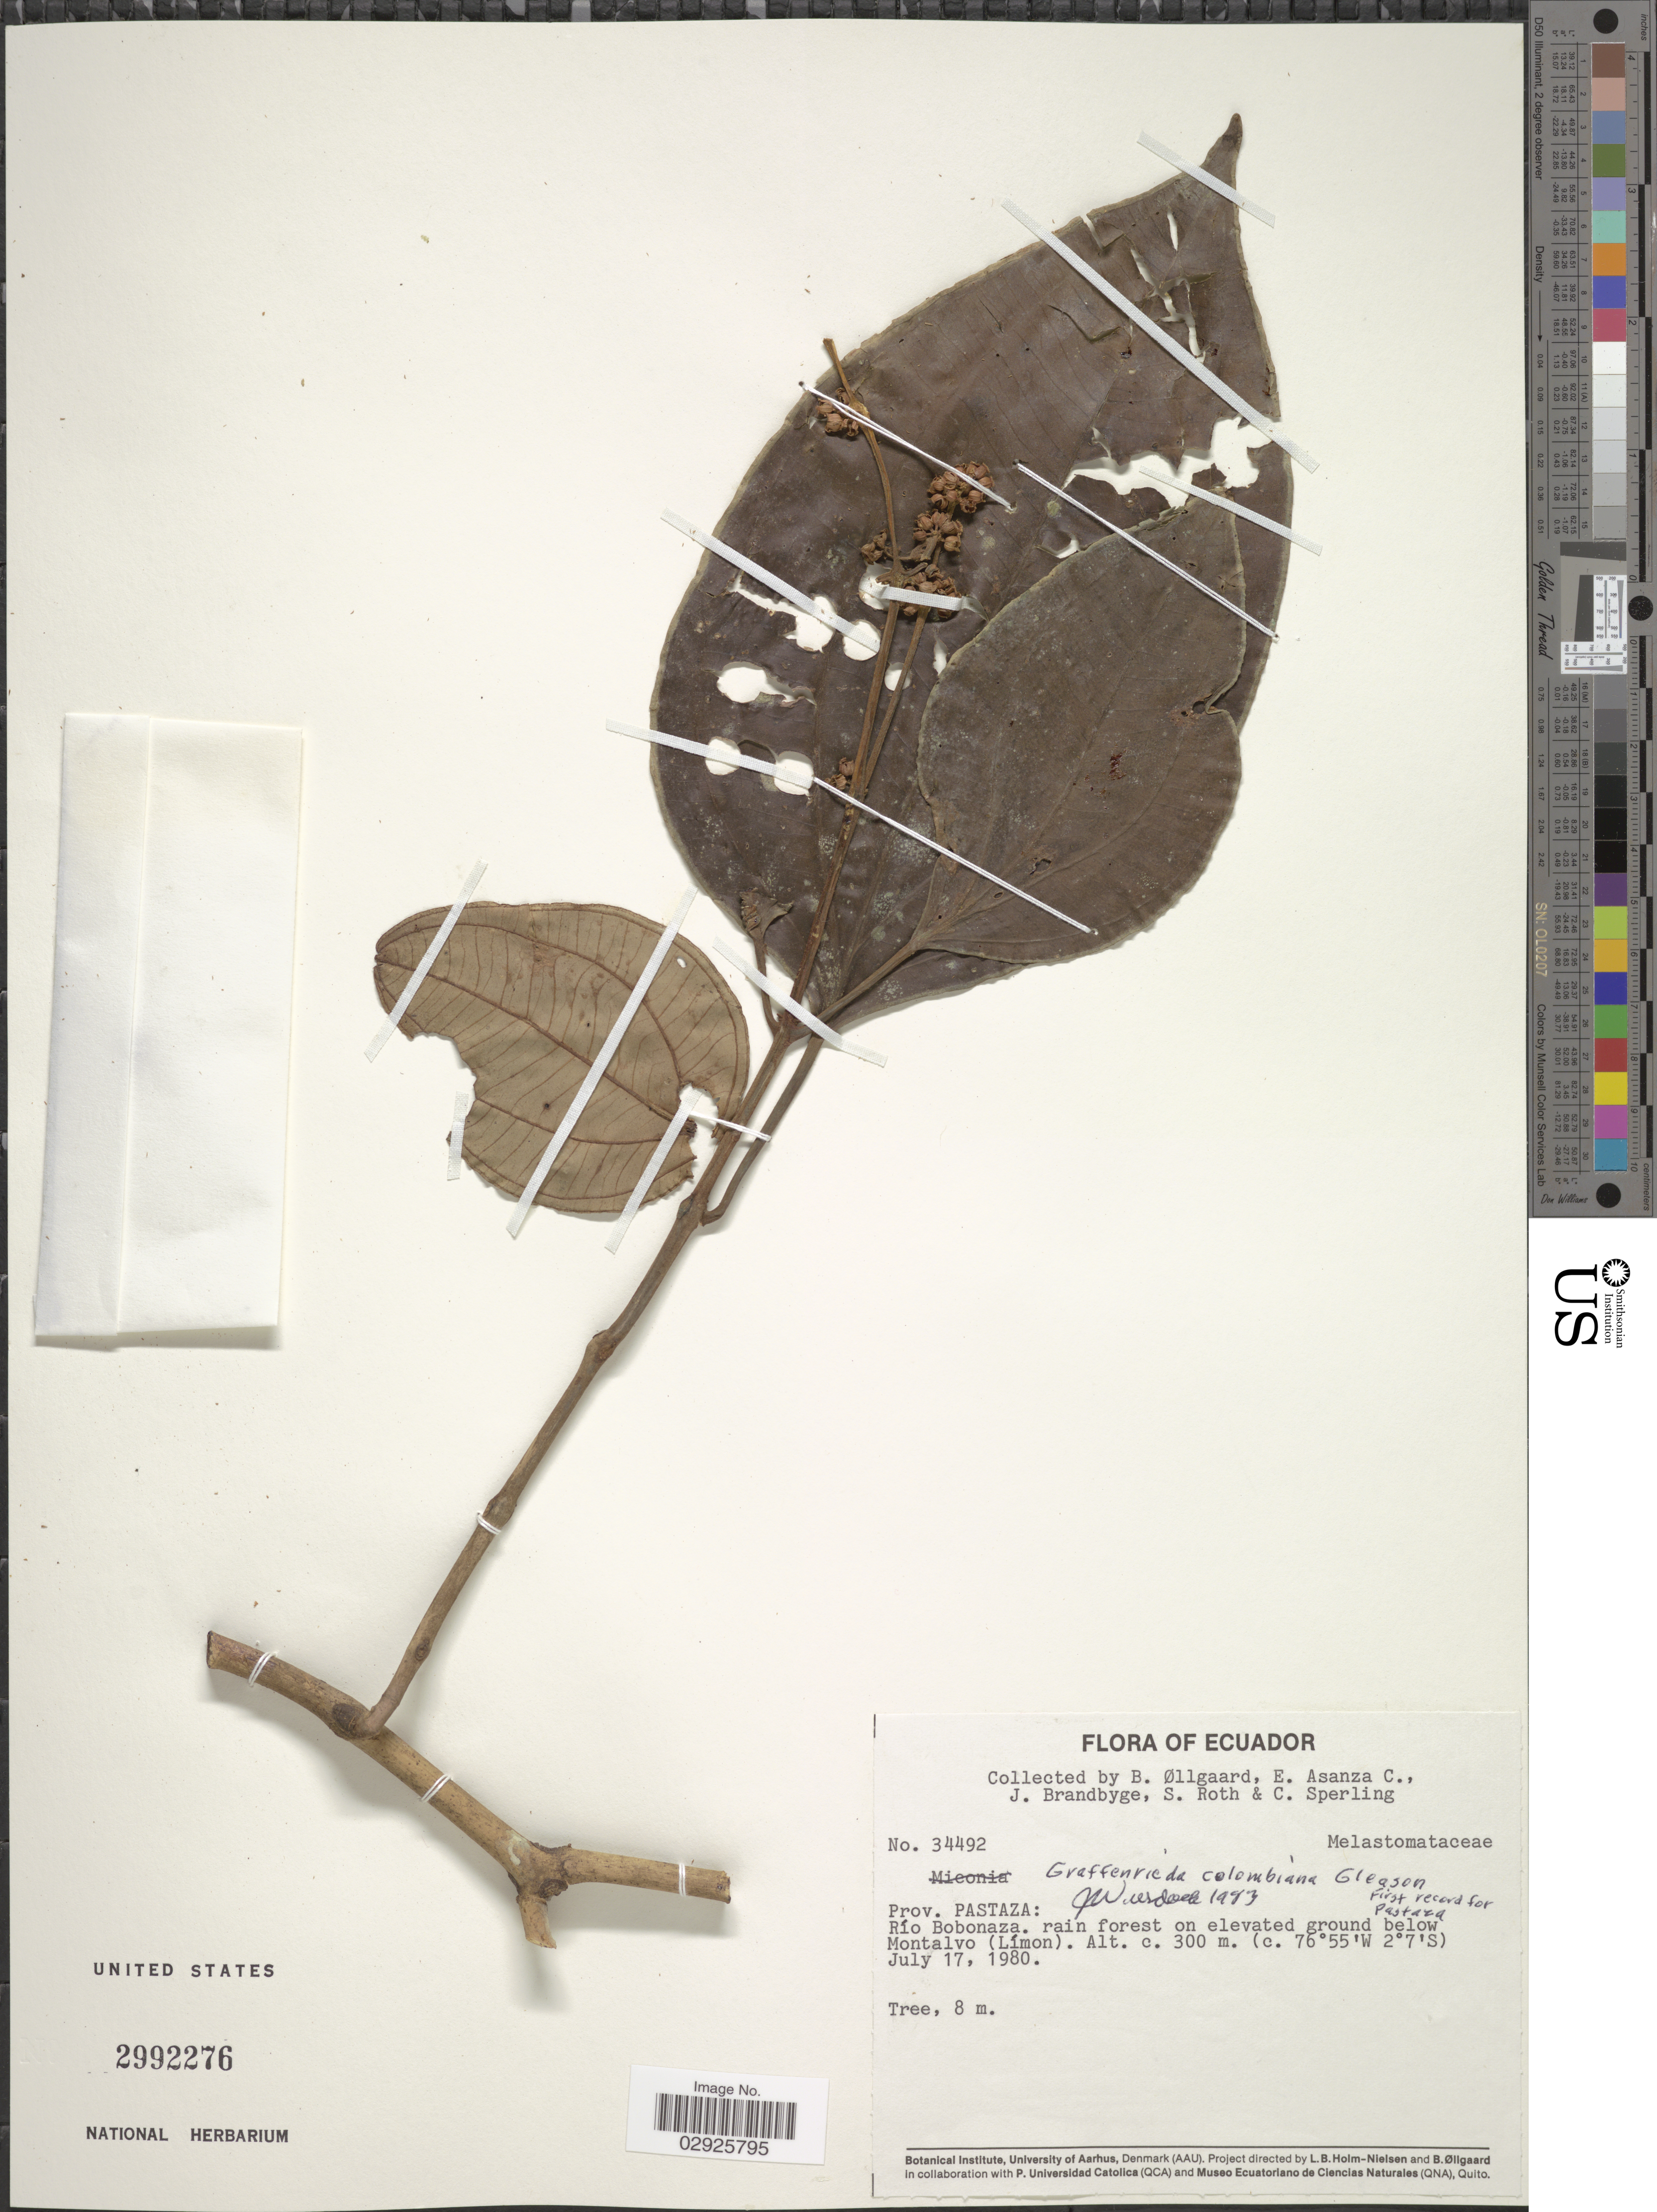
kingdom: Plantae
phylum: Tracheophyta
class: Magnoliopsida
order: Myrtales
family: Melastomataceae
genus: Graffenrieda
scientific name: Graffenrieda colombiana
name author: Gleason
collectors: B. Øllgaard, E. Asanza C., J. Brandbyge, S. Roth & C. Sperling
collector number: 34492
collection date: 1980-07-17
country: Ecuador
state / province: Pastaza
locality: Río Bobomaza. Rain forest on elevated ground below Montalvo (Límon).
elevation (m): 300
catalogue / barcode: US 2992276